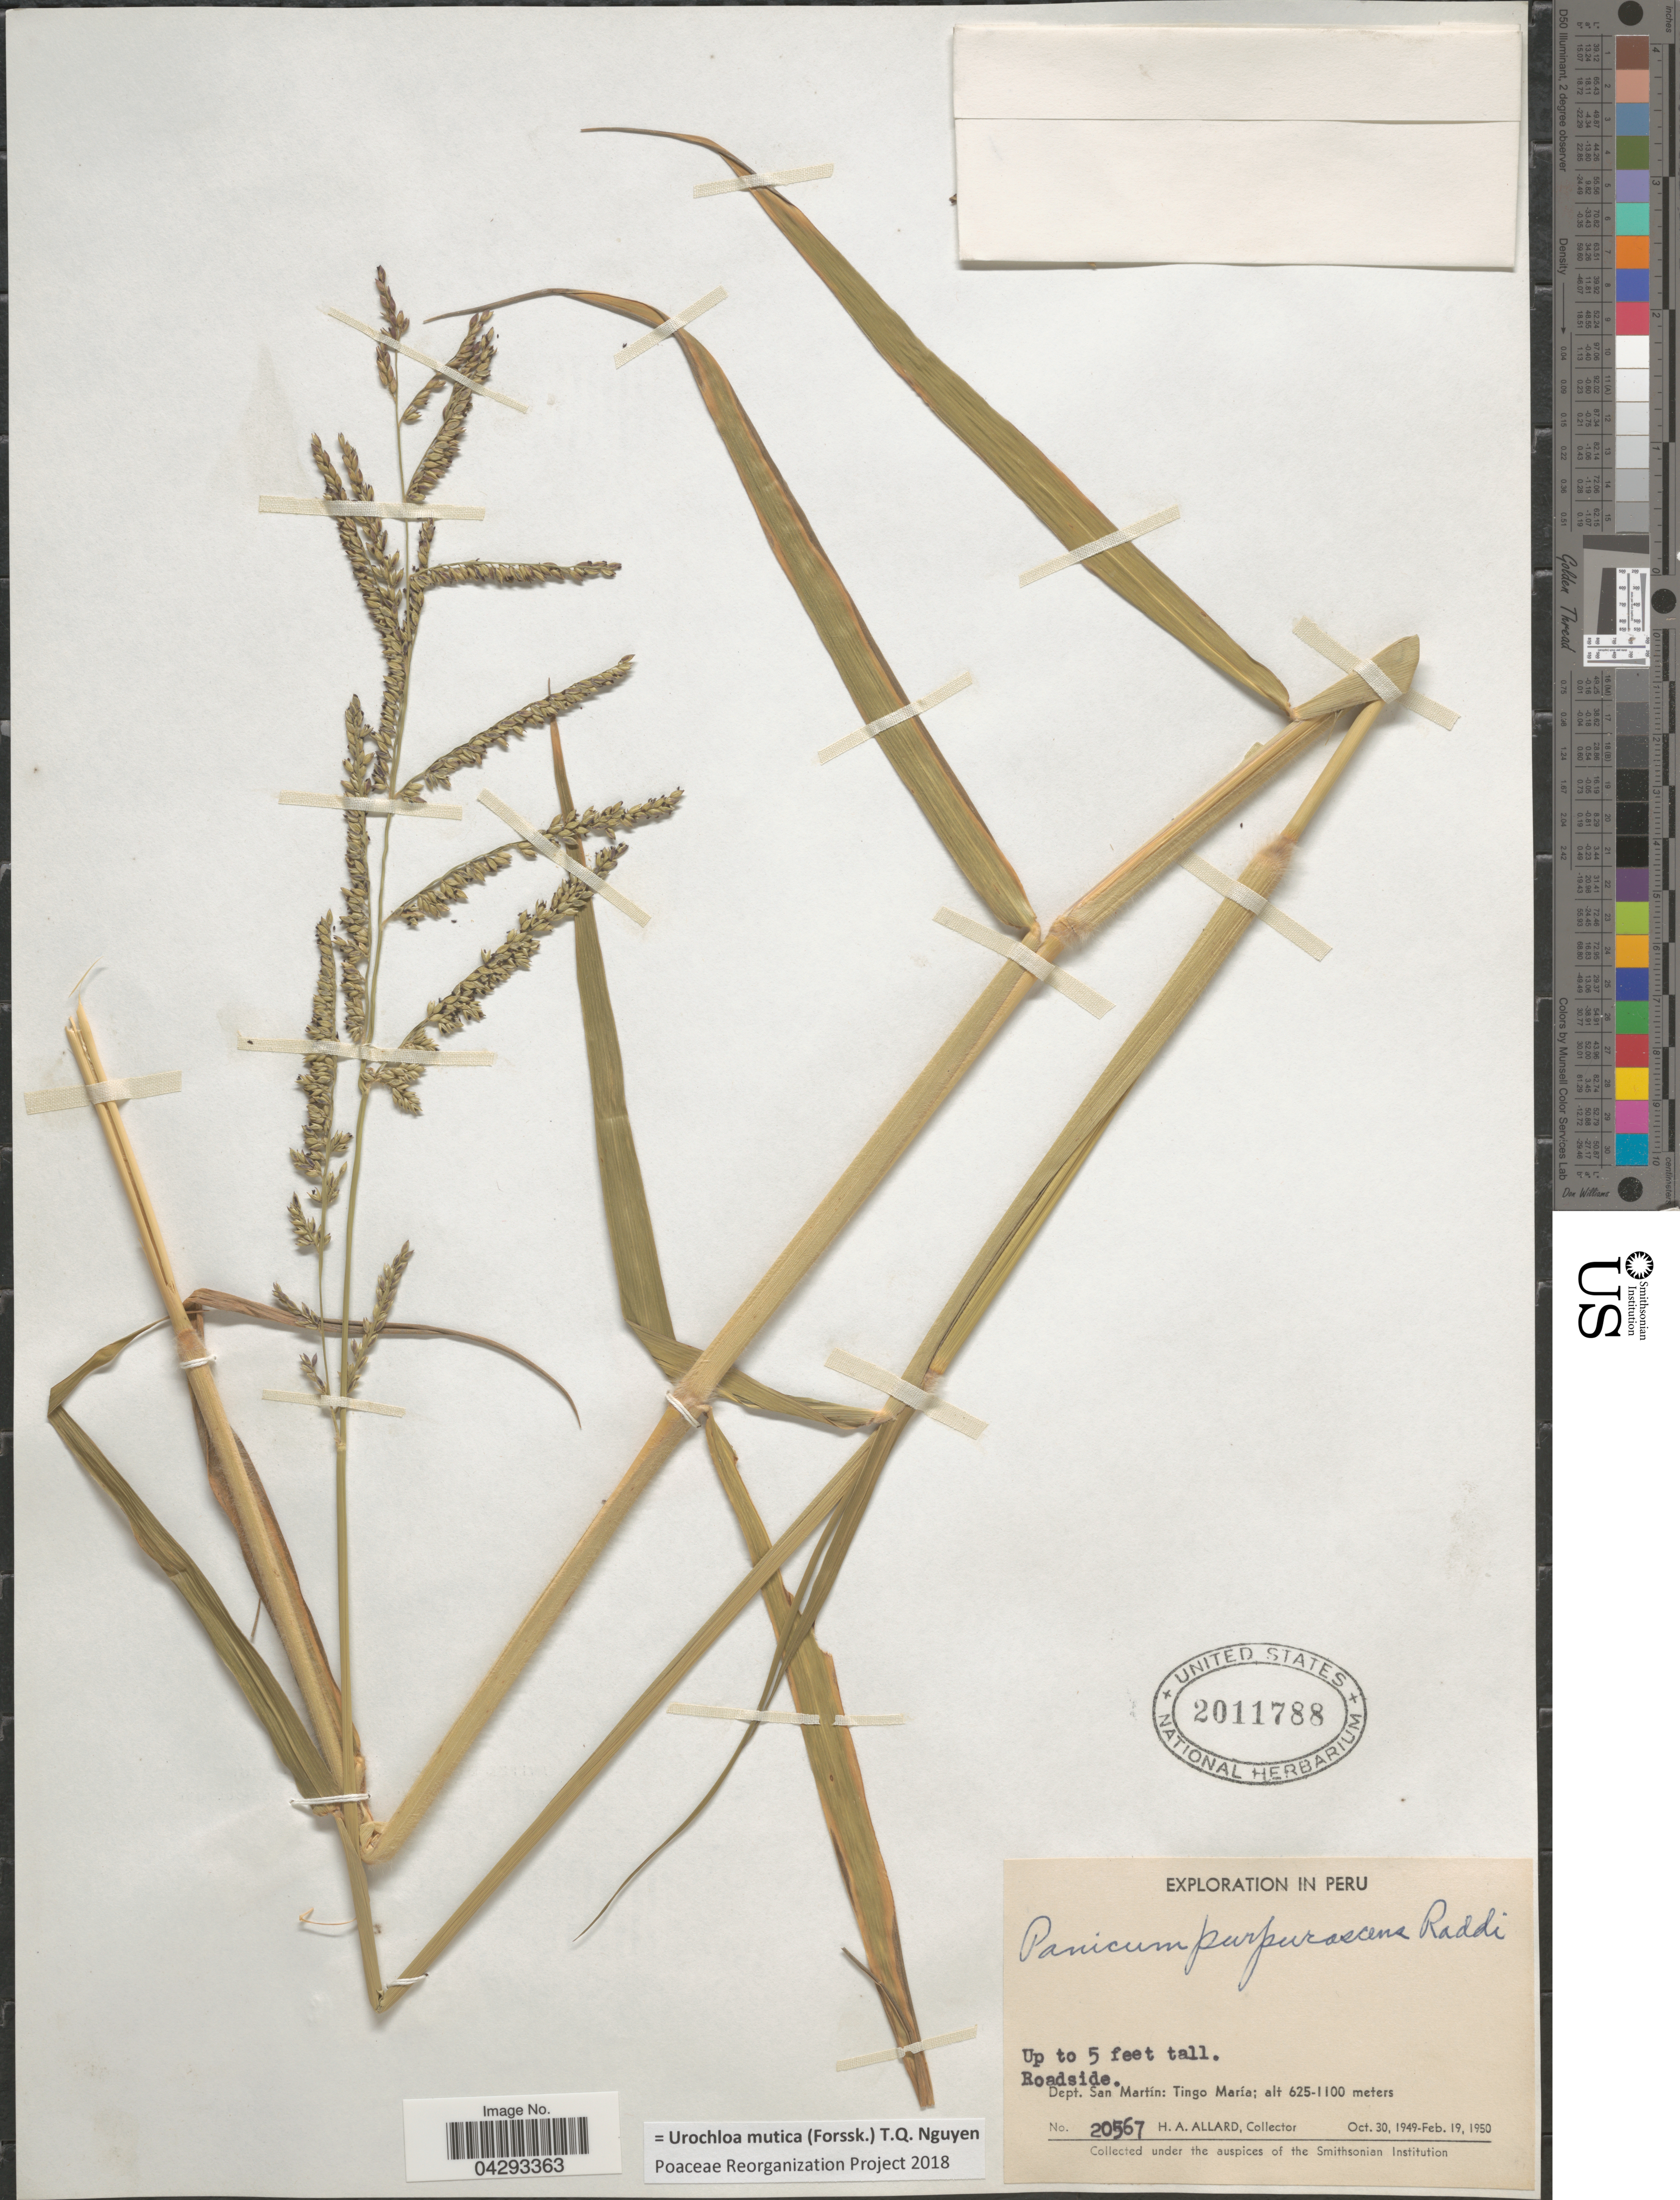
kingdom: Plantae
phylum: Tracheophyta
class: Liliopsida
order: Poales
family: Poaceae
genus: Urochloa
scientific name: Urochloa mutica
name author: (Forssk.) T.Q. Nguyen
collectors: H. A. Allard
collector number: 20567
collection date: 1949-10-30/1950-02-19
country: Peru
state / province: San Martín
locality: Exploration In Peru. Dept. San Martín: Tingo María.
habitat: on roadside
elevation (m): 625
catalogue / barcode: US 2011788